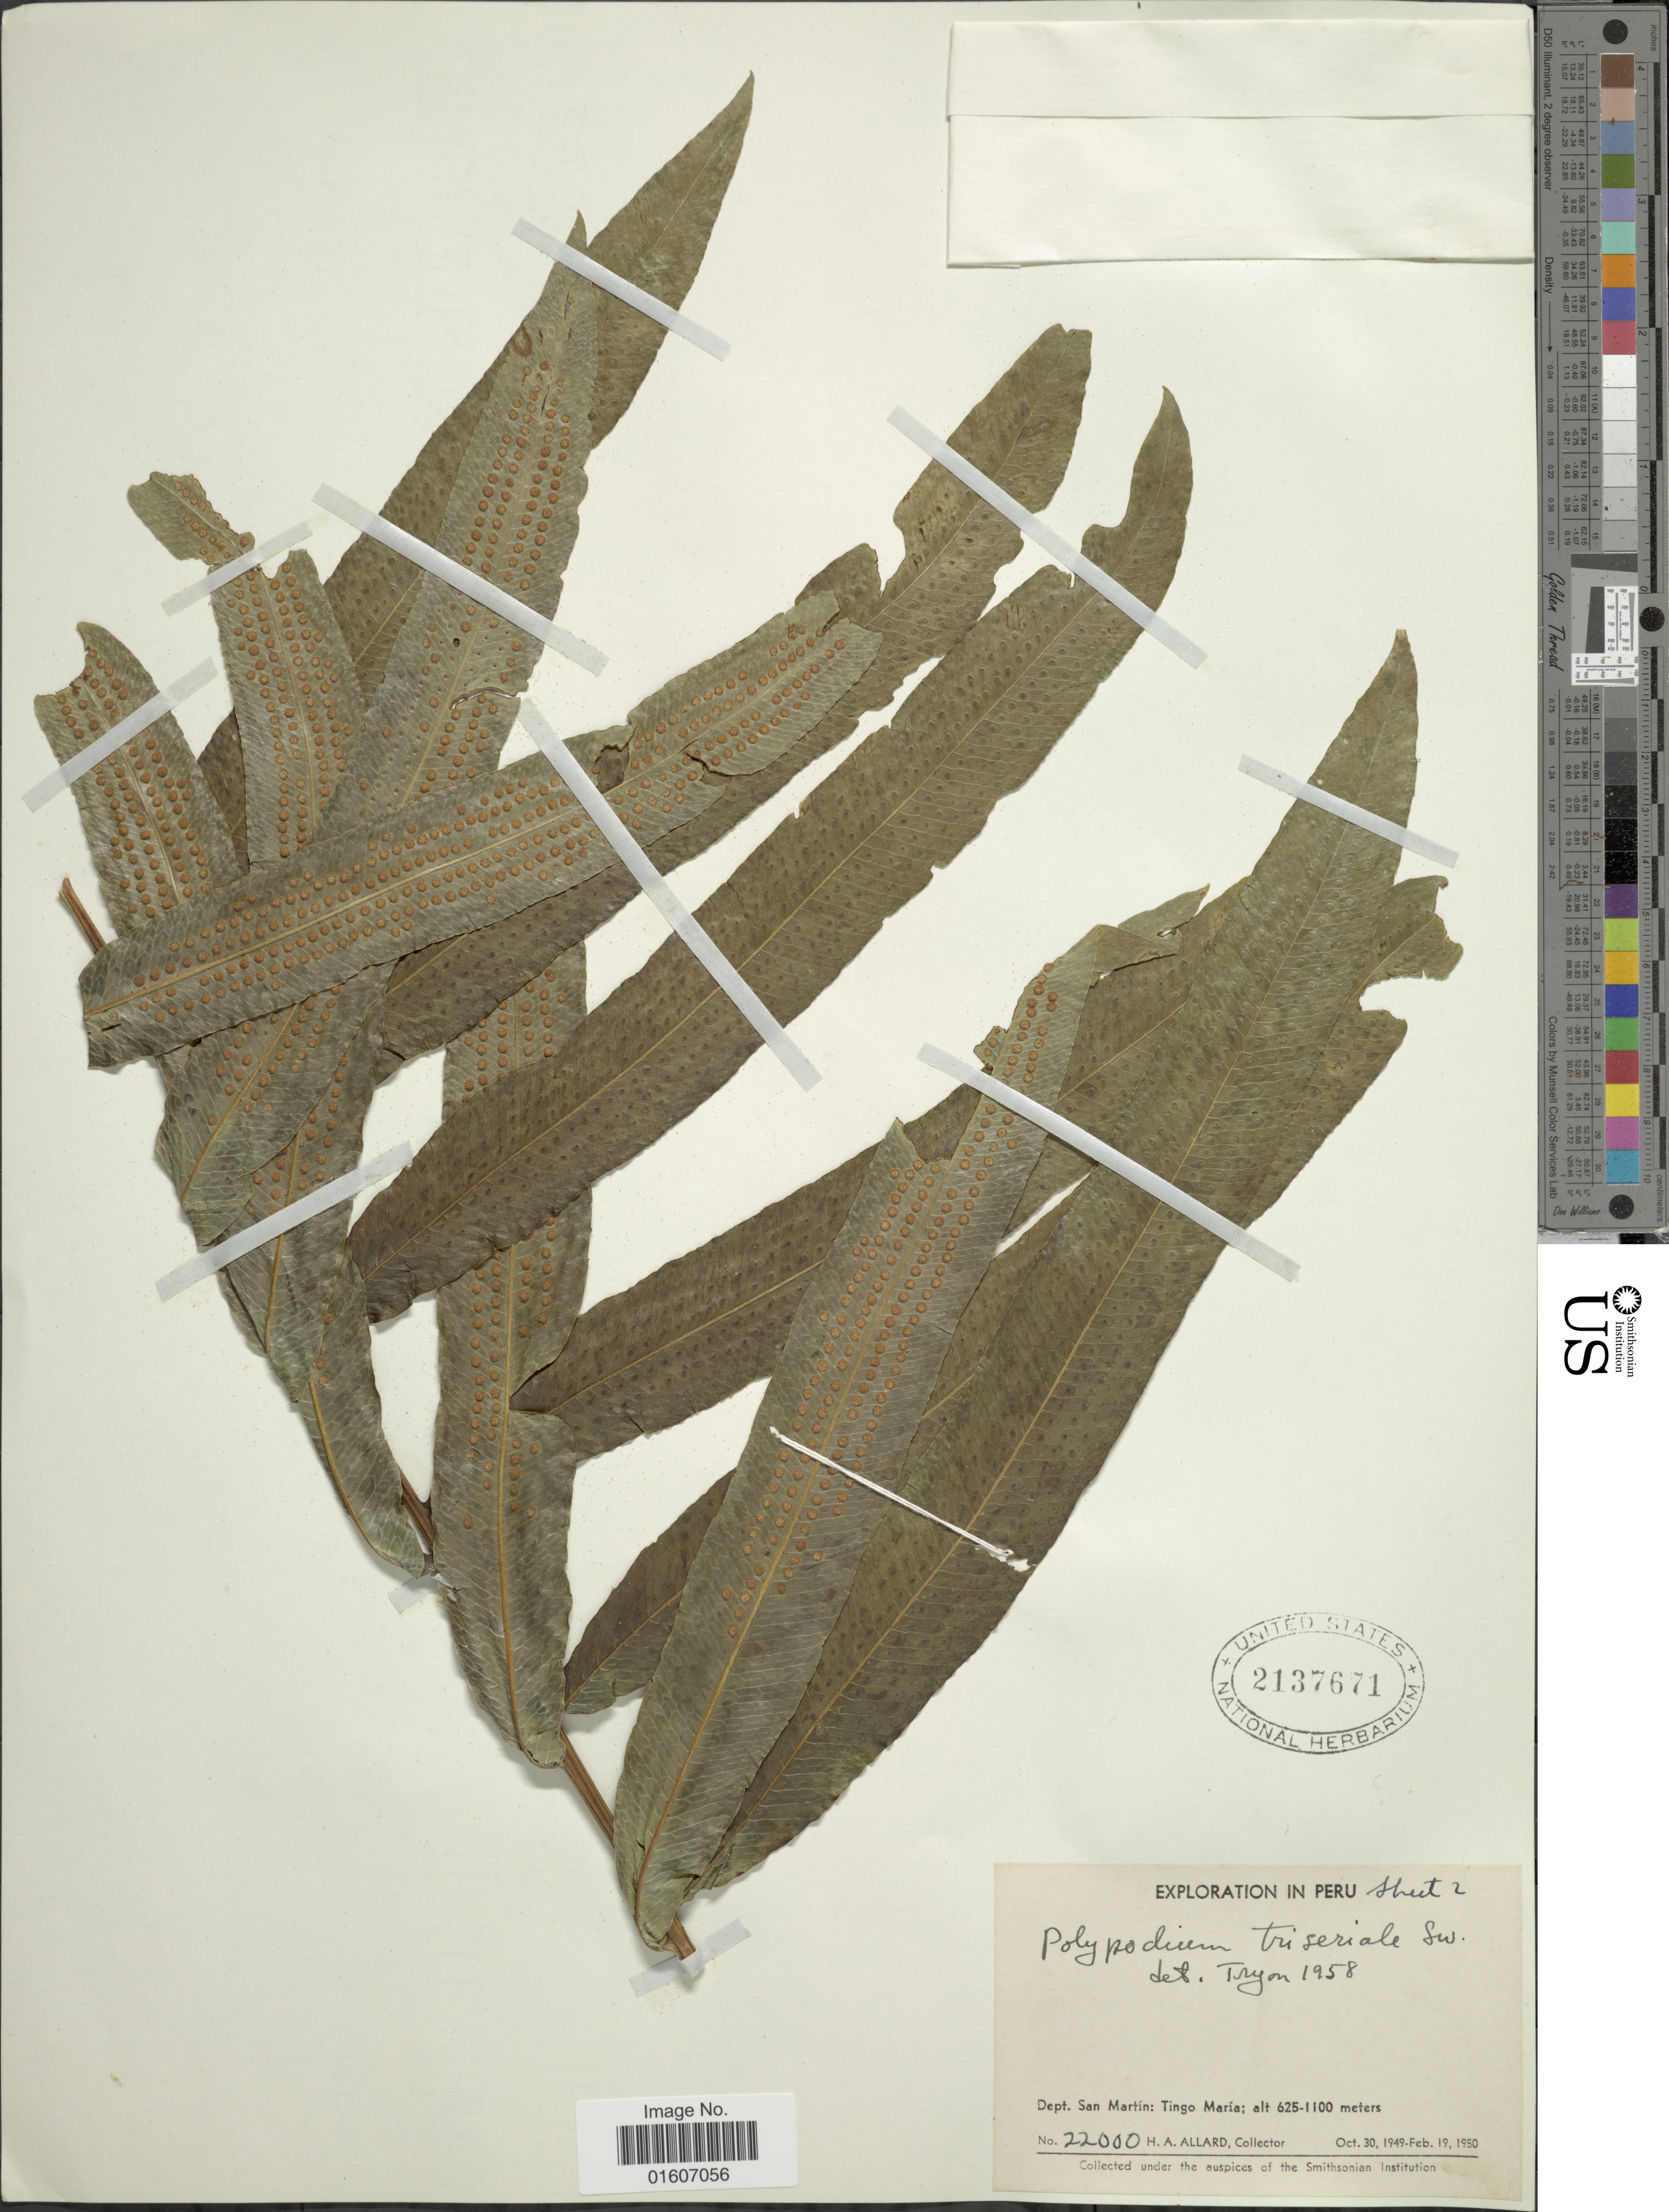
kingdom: Plantae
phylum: Tracheophyta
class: Polypodiopsida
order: Polypodiales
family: Polypodiaceae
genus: Serpocaulon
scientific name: Serpocaulon triseriale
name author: (Sw.) A.R. Sm.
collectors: H. A. Allard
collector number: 22000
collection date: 1949-10-30/1950-02-19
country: Peru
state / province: San Martín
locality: Dept. San Martín: Tingo María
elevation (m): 625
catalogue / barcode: US 2137671